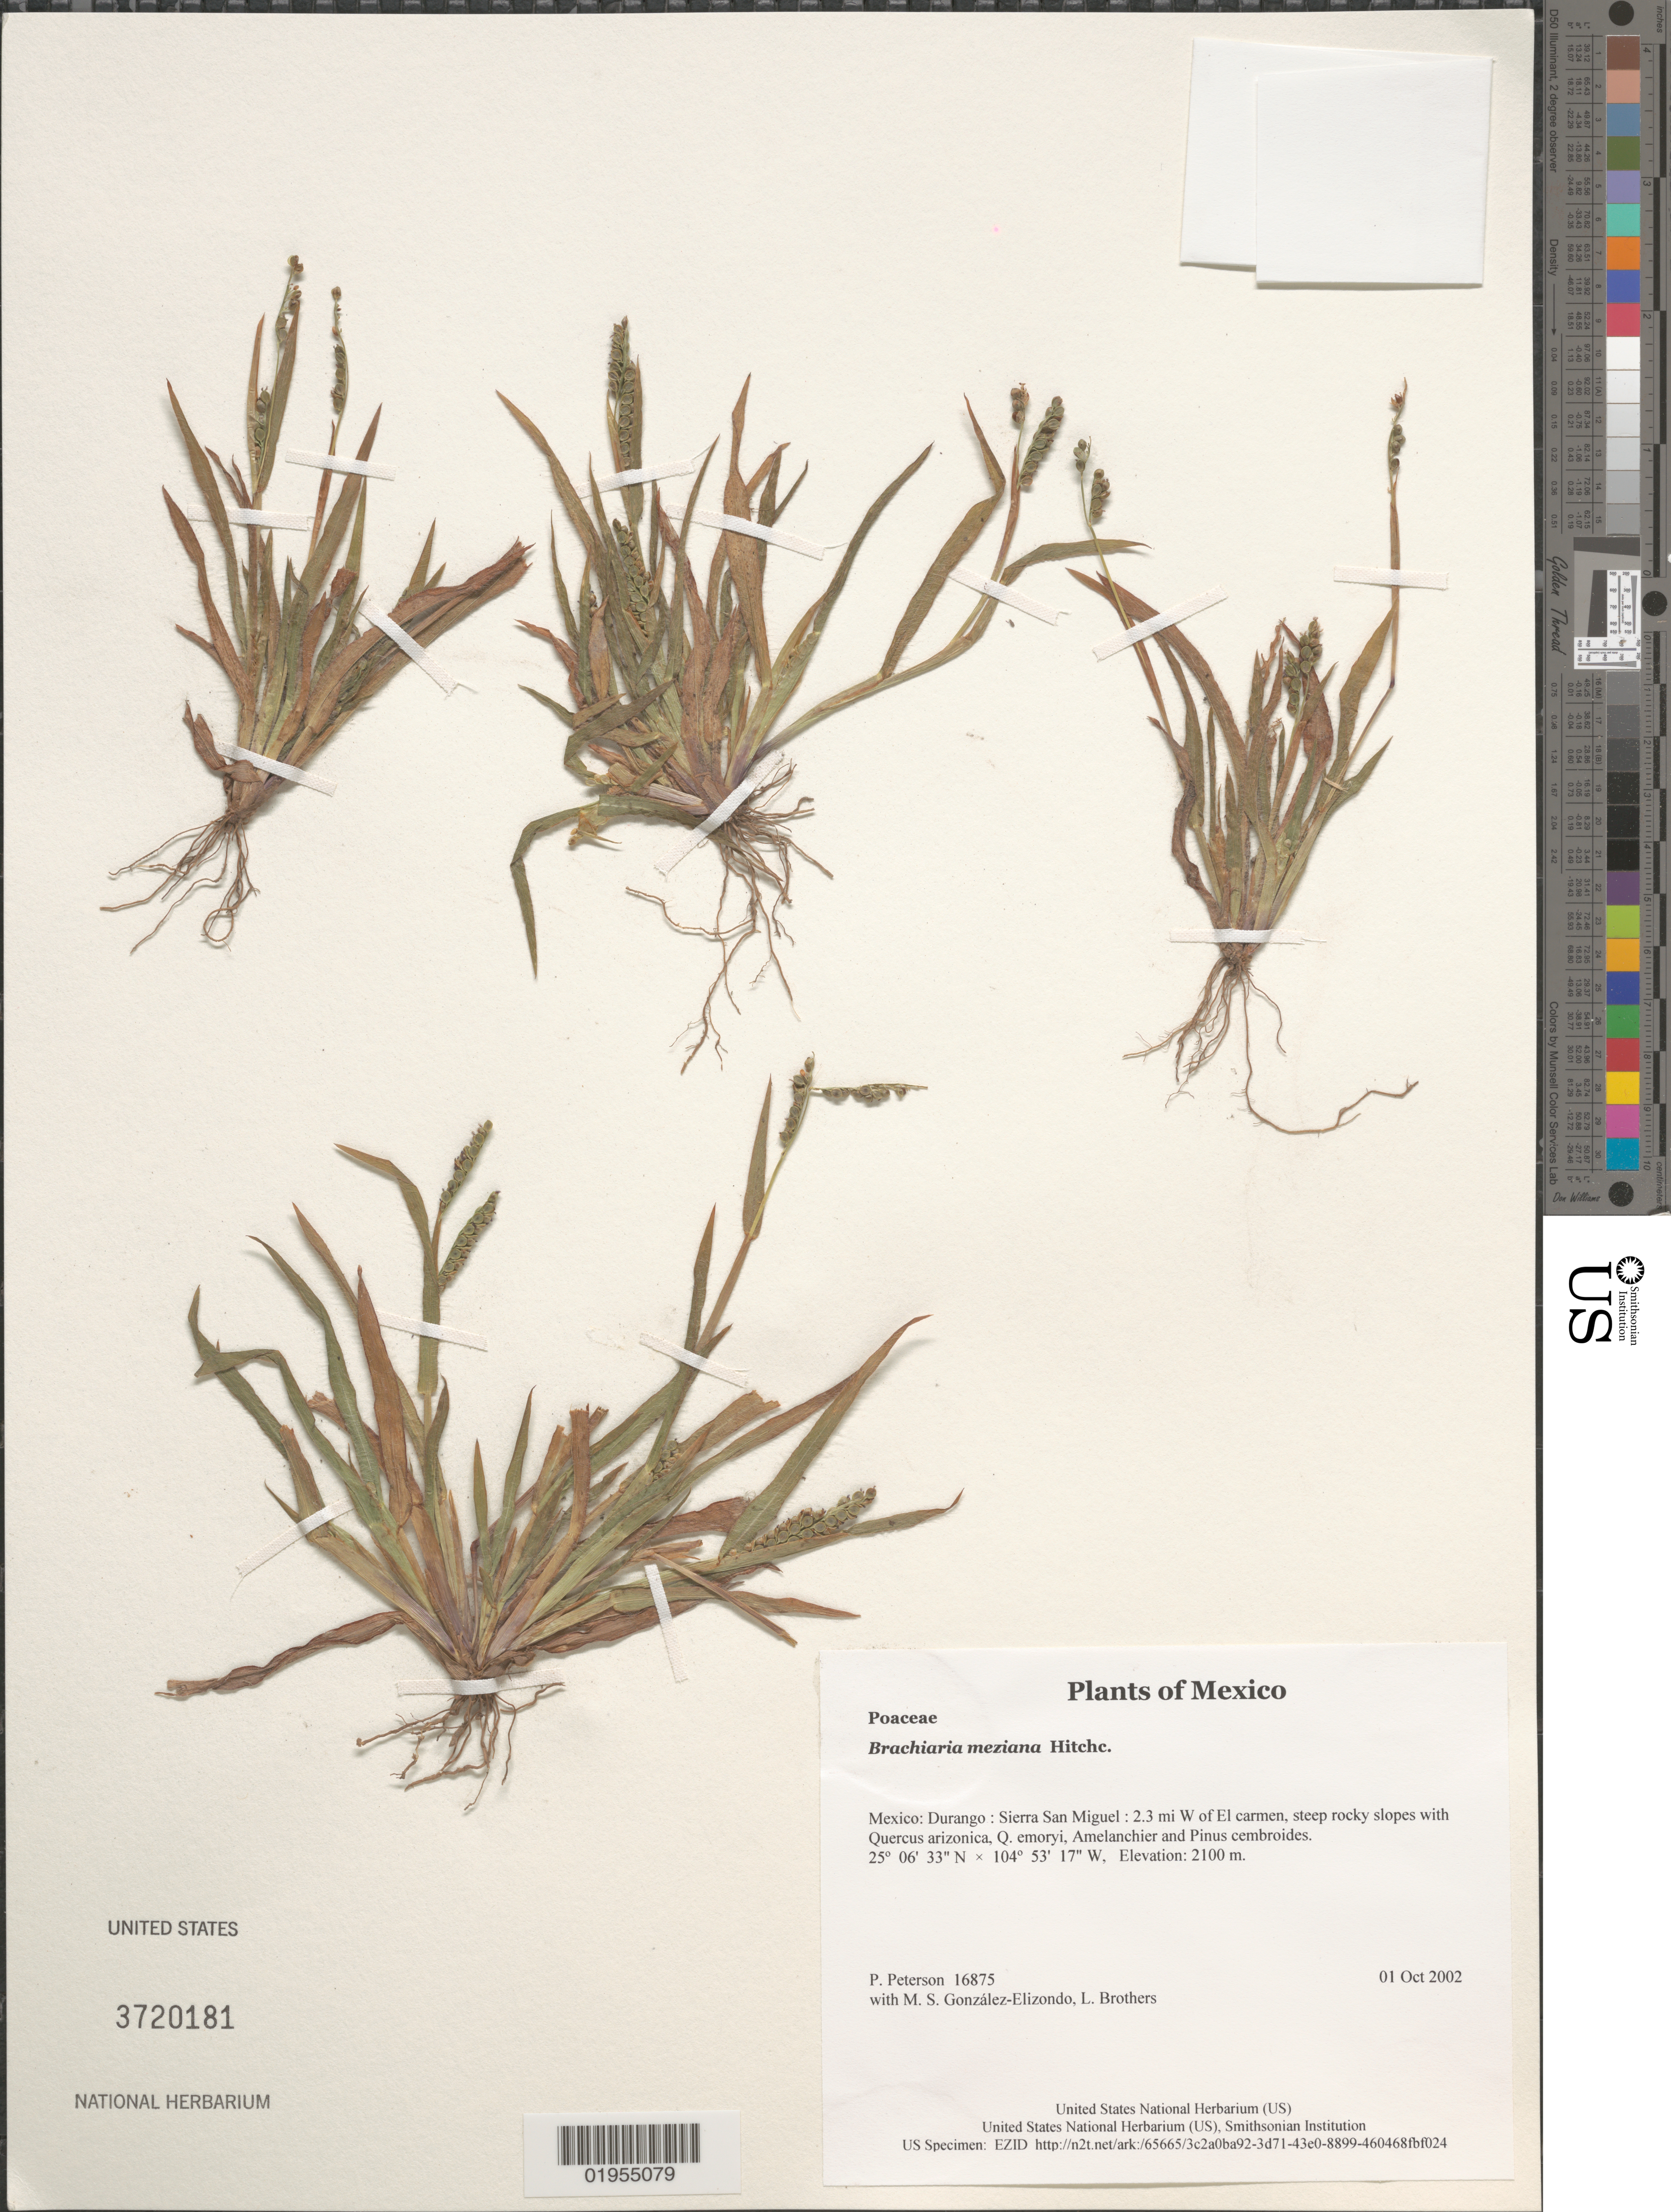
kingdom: Plantae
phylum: Tracheophyta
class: Liliopsida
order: Poales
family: Poaceae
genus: Brachiaria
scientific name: Brachiaria meziana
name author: Hitchc.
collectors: P. M. Peterson, M. S. González-Elizondo & L. E. Brothers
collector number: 16875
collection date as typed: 01 Oct 2002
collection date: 2002-10-01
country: Mexico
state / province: Durango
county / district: Sierra San Miguel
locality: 2.3 mi W of El carmen, steep rocky slopes with Quercus arizonica, Q. emoryi, Amelanchier and Pinus cembroides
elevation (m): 2100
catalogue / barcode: US 3720181